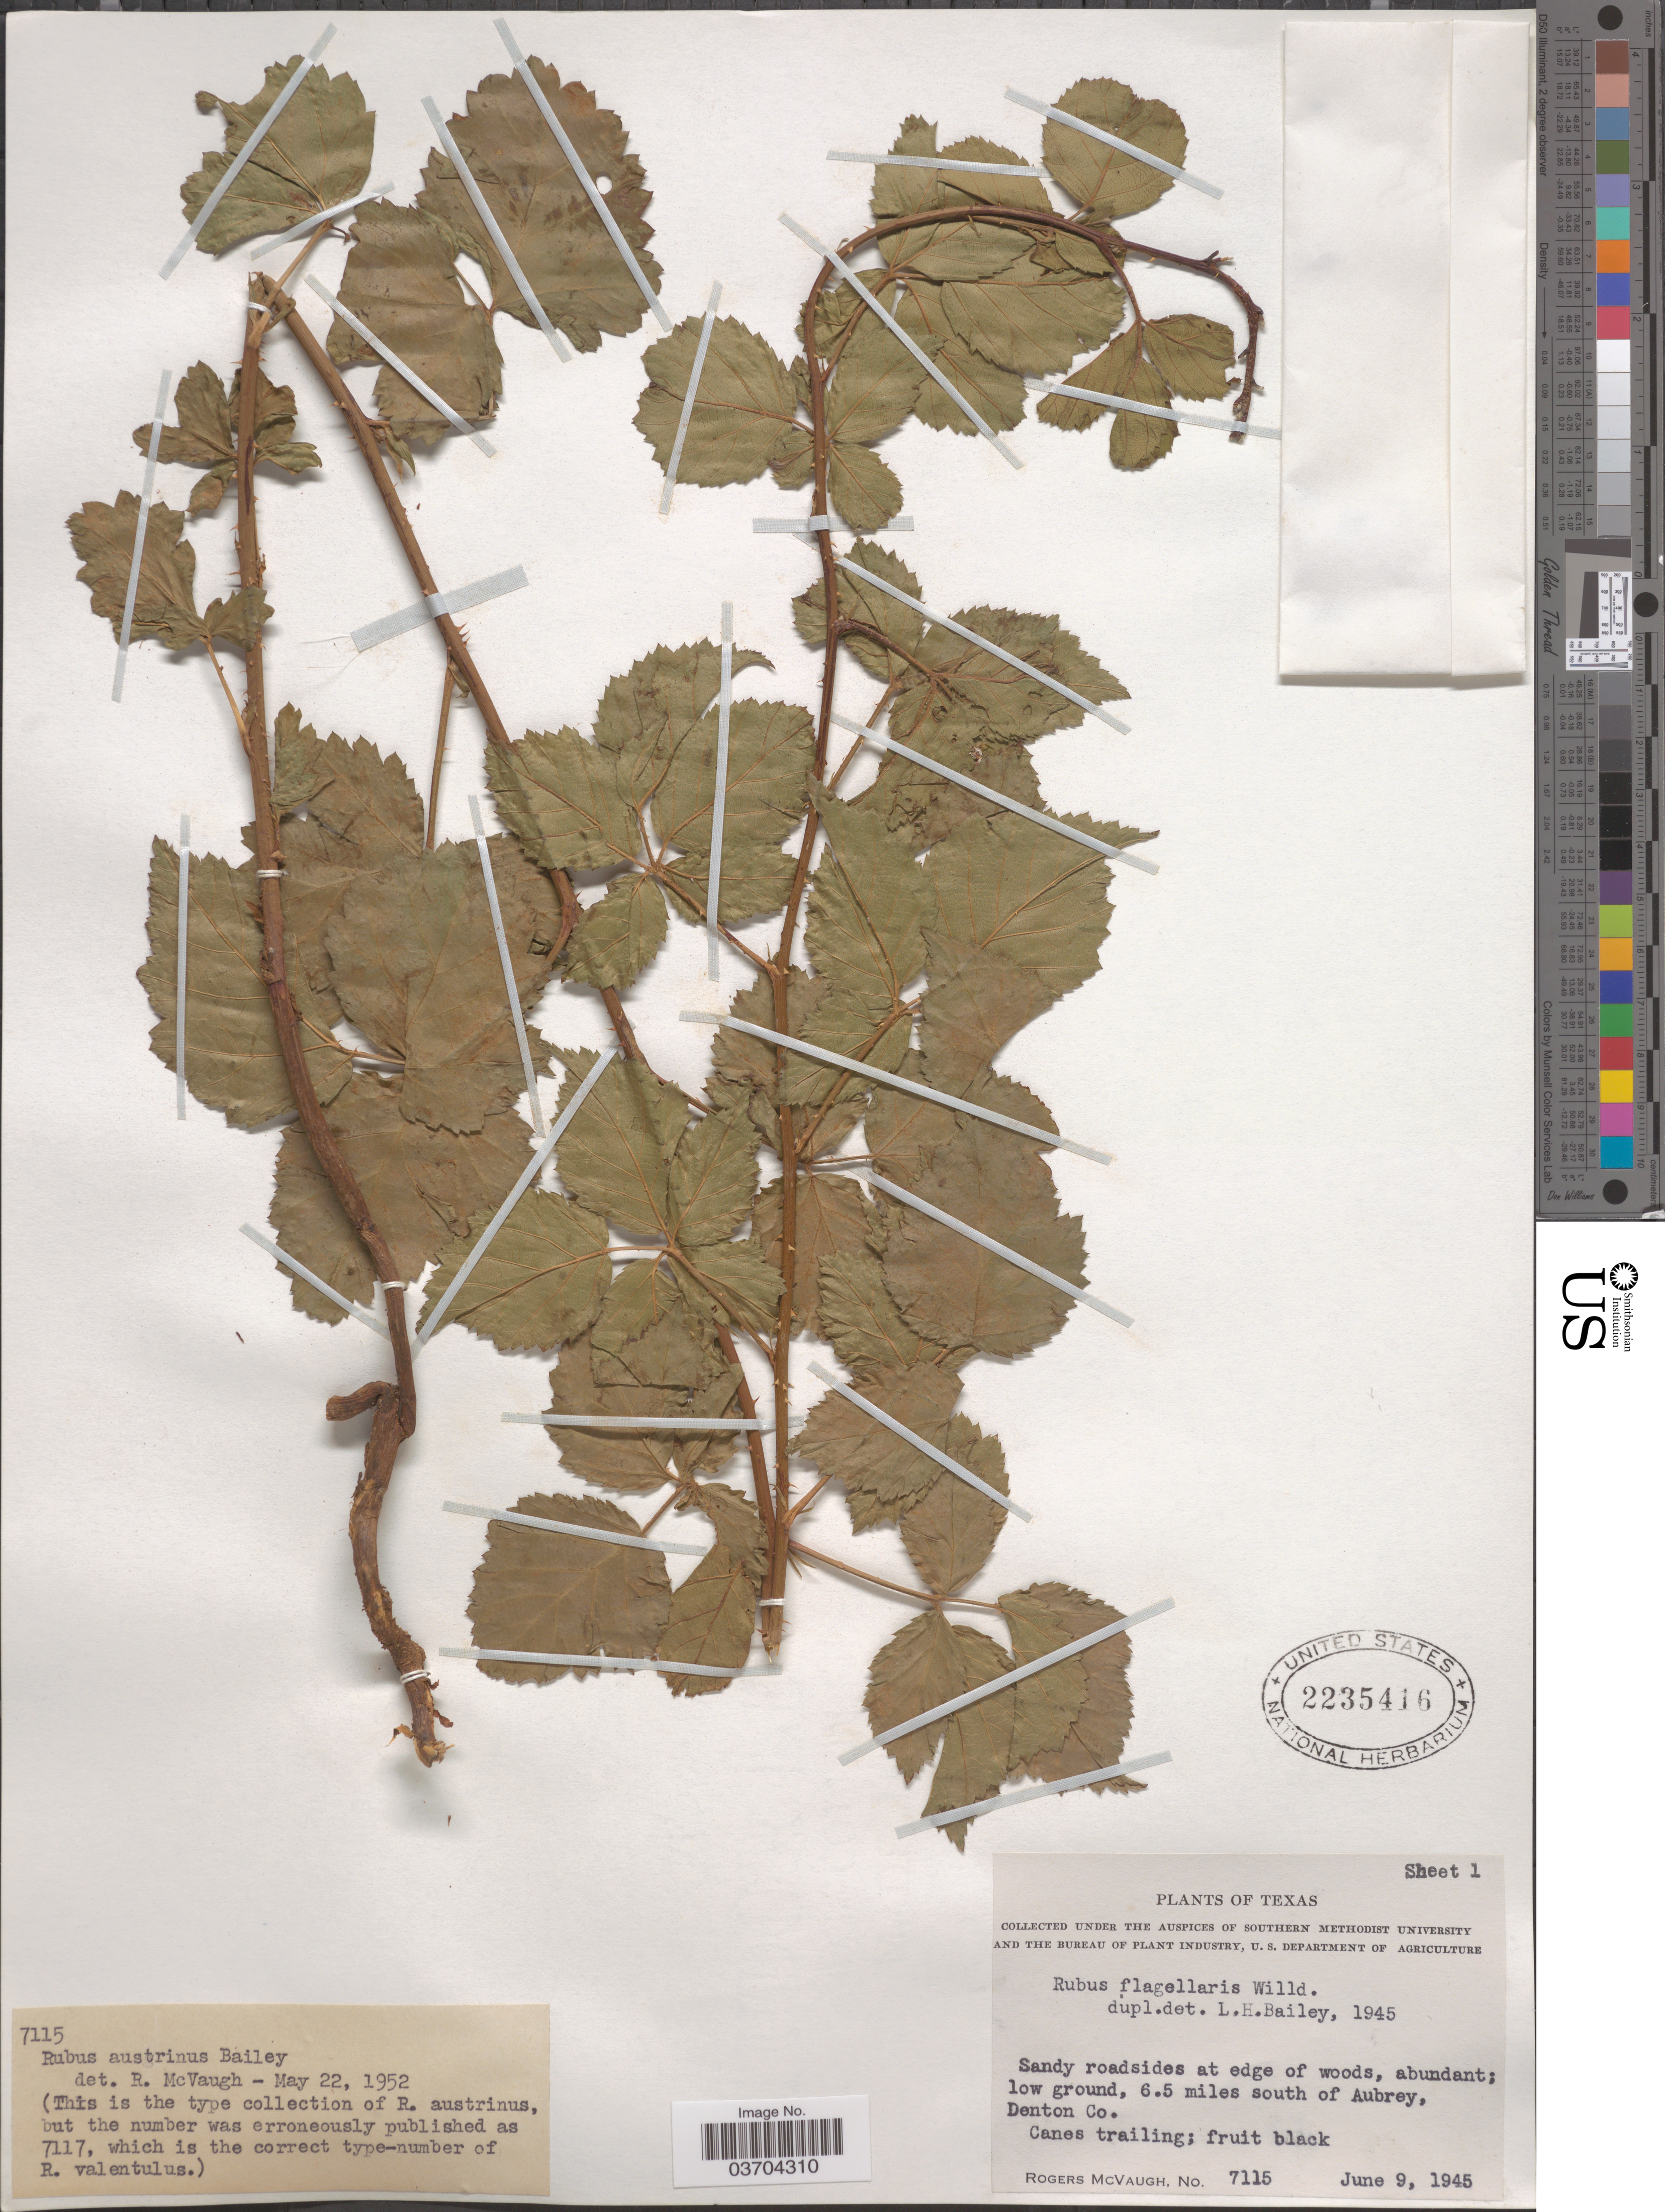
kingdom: Plantae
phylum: Tracheophyta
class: Magnoliopsida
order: Rosales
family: Rosaceae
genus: Rubus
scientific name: Rubus ascendens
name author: Blanch.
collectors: R. McVaugh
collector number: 7115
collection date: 1945-06-09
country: United States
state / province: Texas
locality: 6.5 miles south of Aubrey, Denton Co.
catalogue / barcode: US 2235416